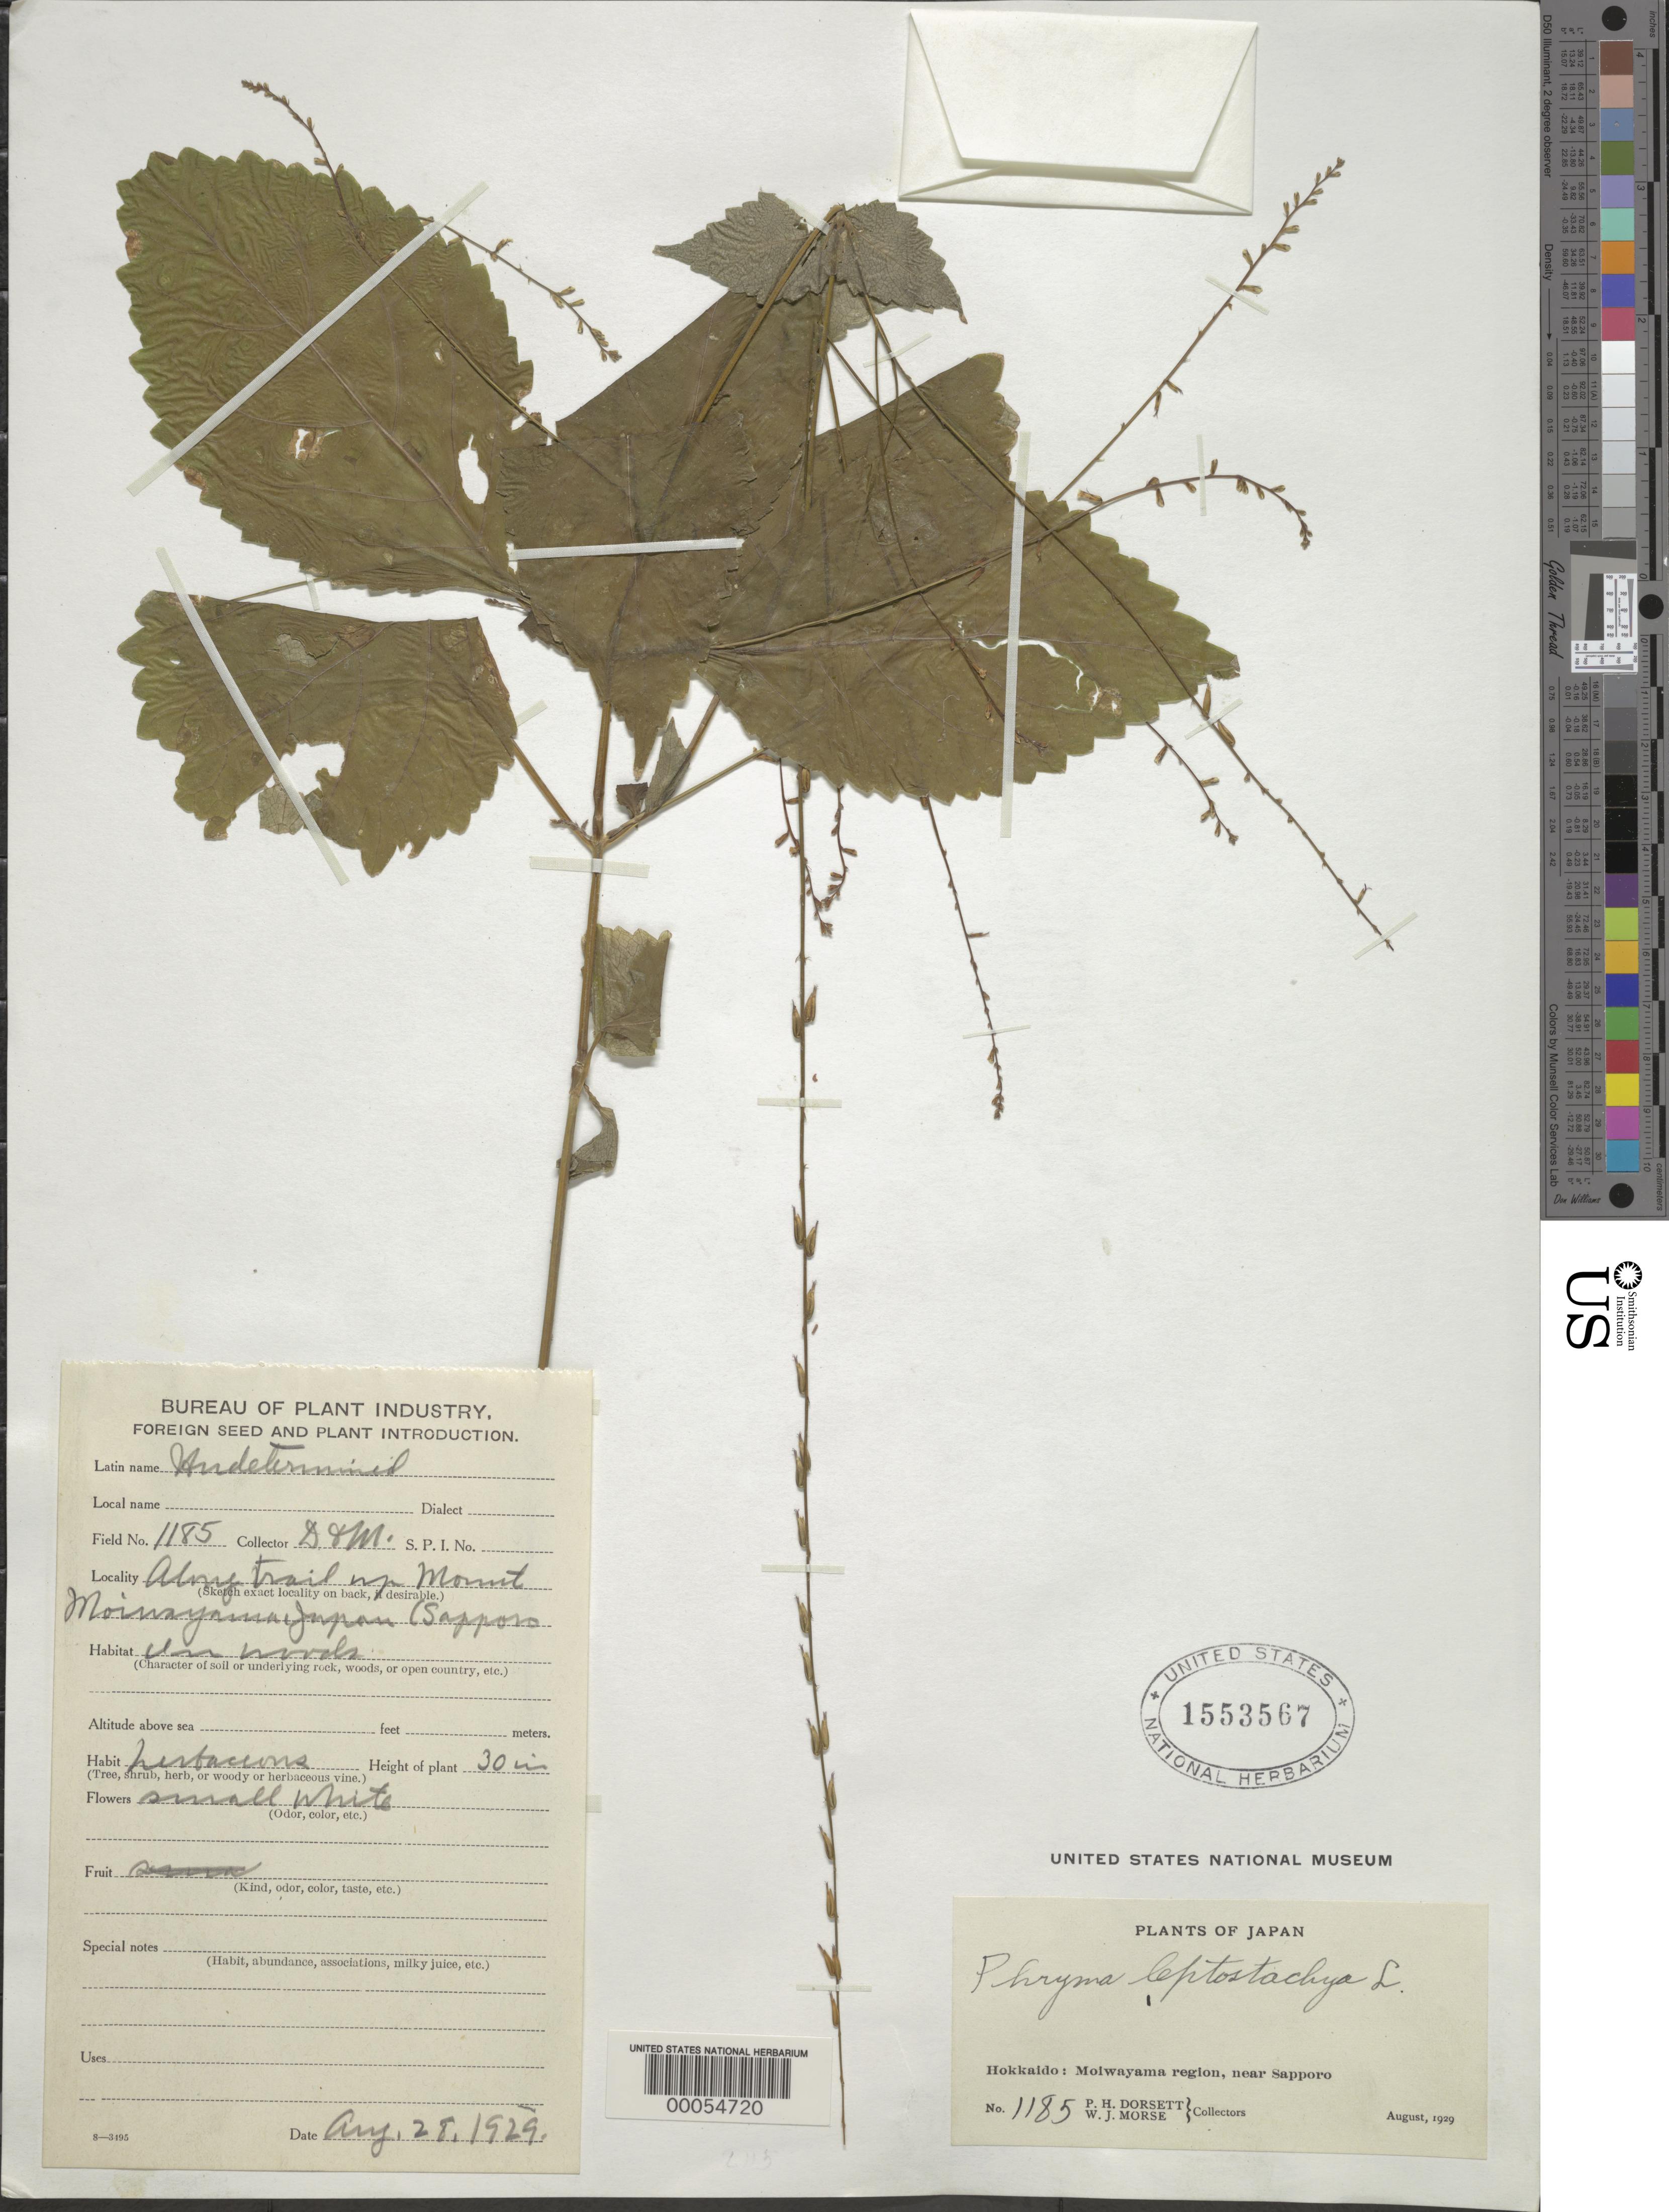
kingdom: Plantae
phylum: Tracheophyta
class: Magnoliopsida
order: Lamiales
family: Phrymaceae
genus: Phryma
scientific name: Phryma leptostachya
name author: L.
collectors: P. H. Dorsett & W. J. Morse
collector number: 1185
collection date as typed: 28 Aug 1929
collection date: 1929-08-28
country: Japan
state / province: Hokkaido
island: Hokkaido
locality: Moiwayama region, near sapporo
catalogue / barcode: US 1553567